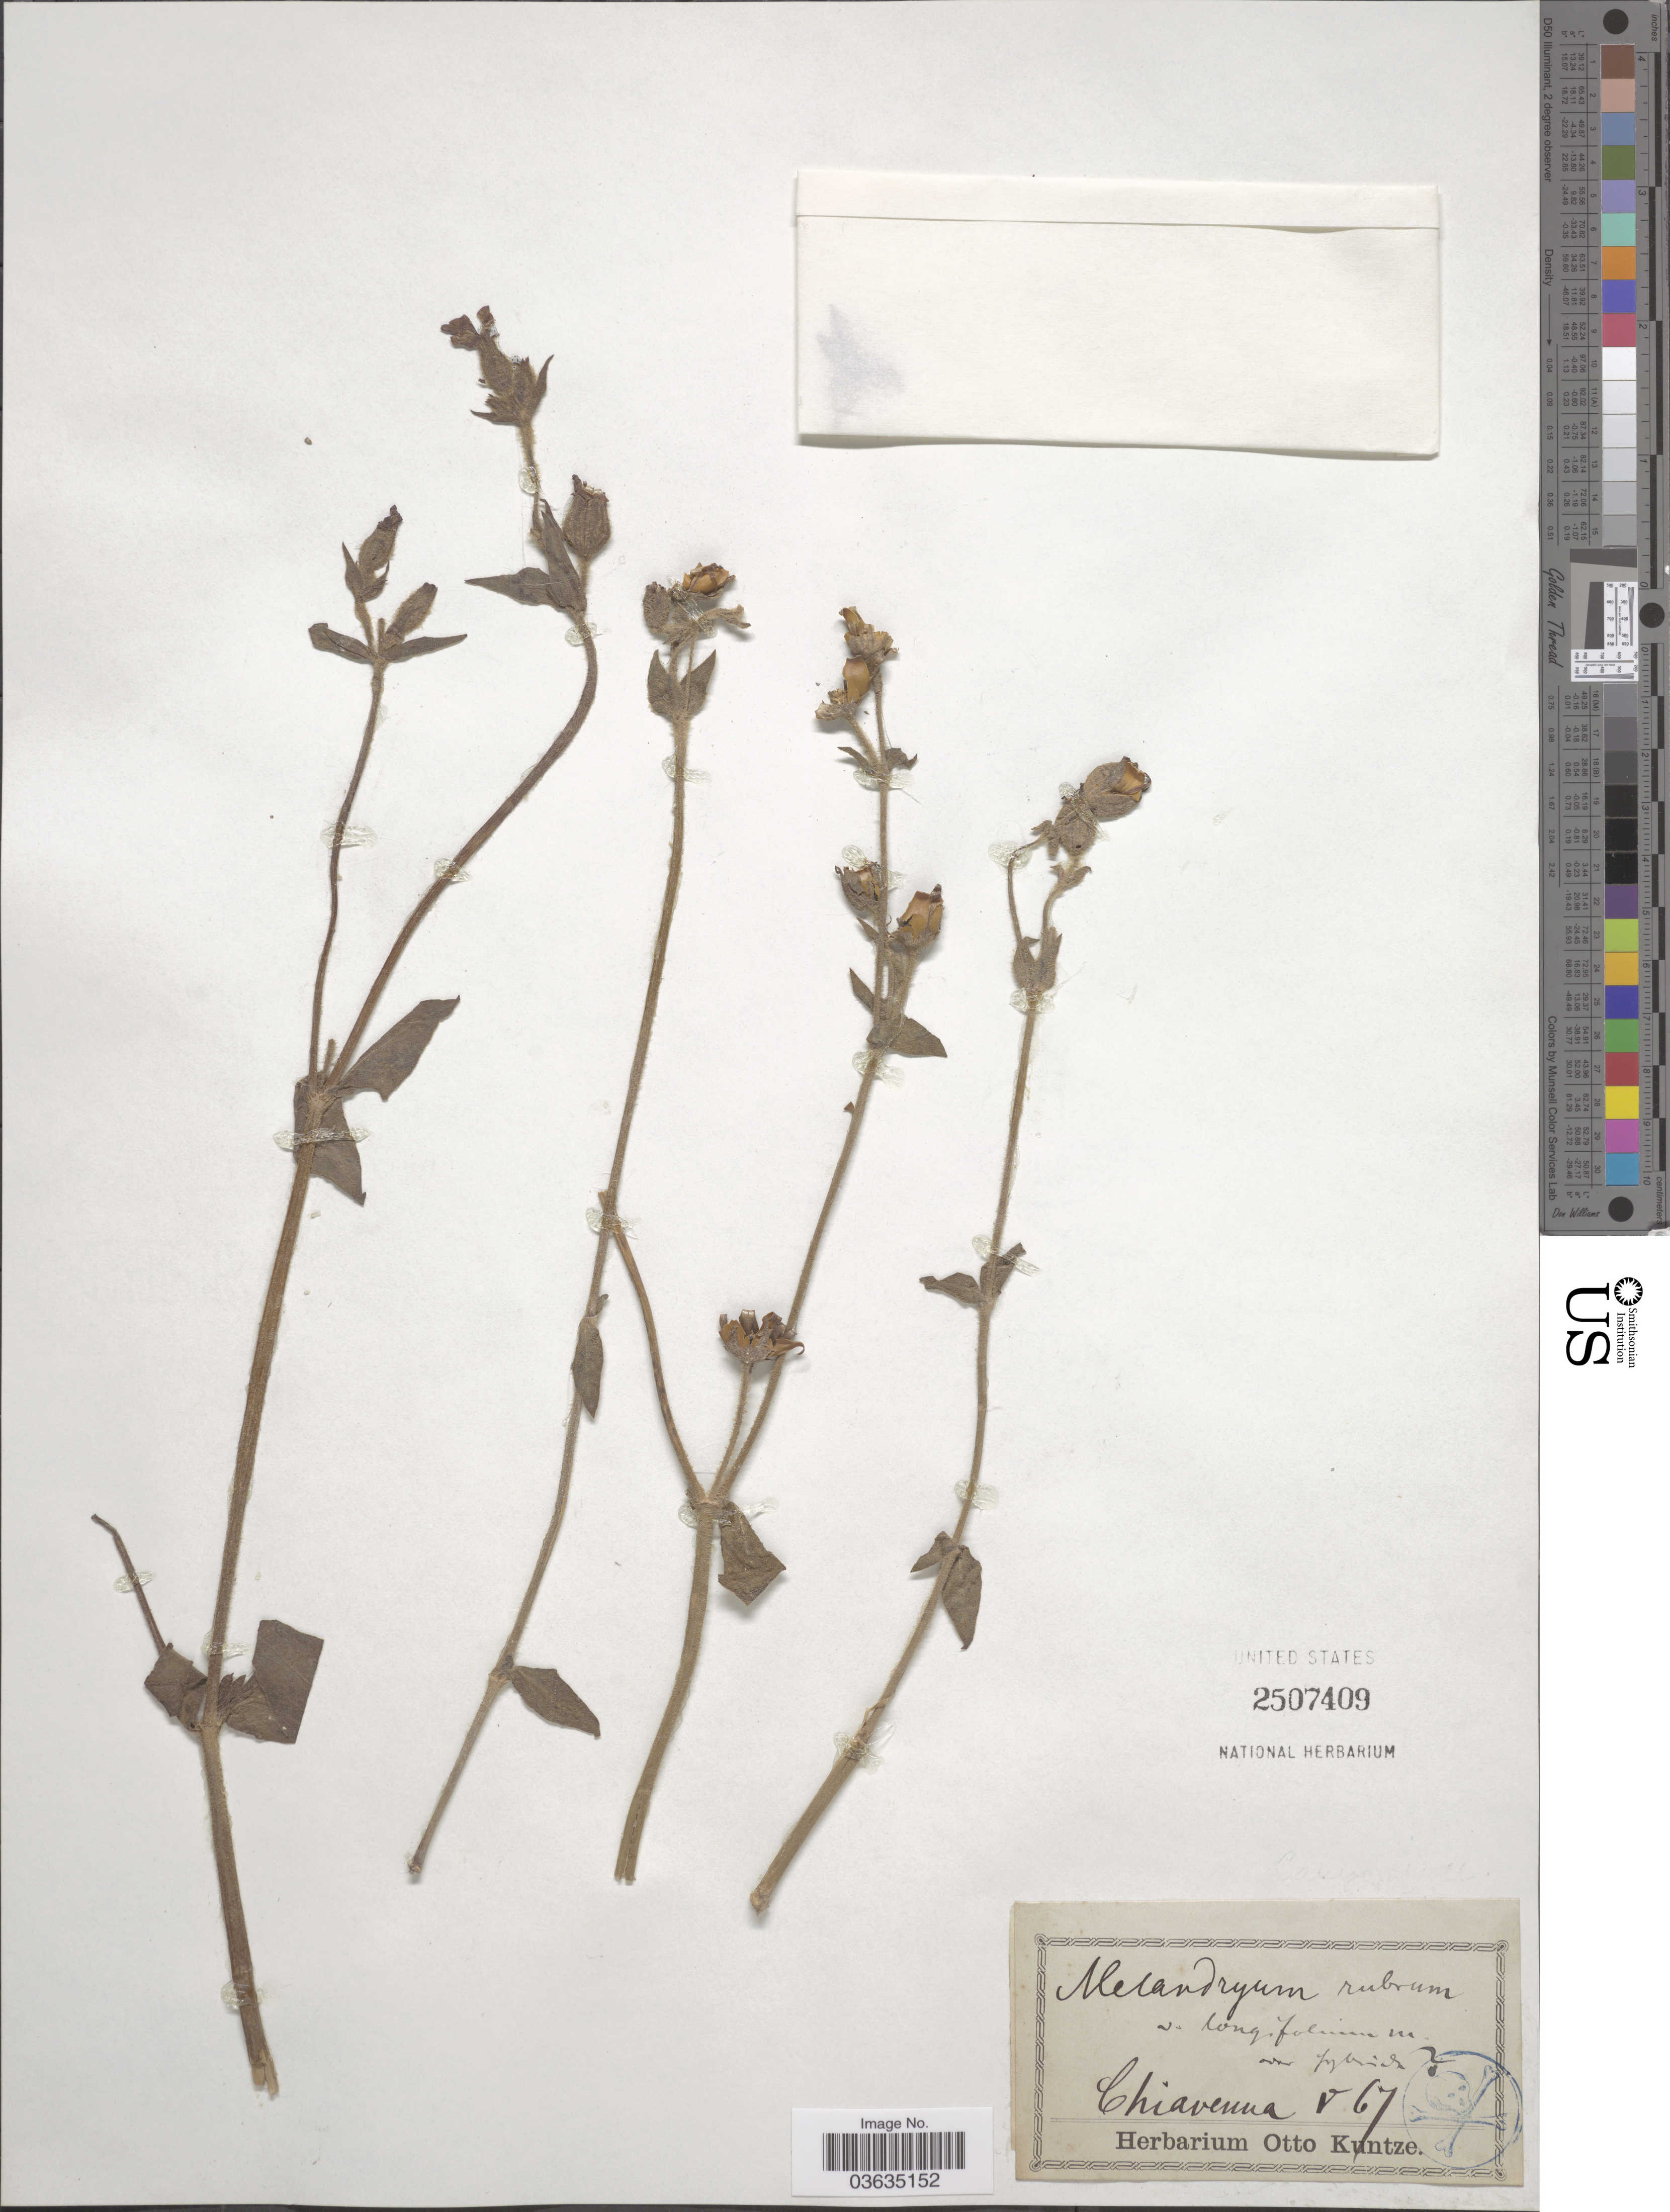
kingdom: Plantae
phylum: Tracheophyta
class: Magnoliopsida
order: Caryophyllales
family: Caryophyllaceae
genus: Silene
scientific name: Silene dioica subsp. dioica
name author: (L.) Clairv.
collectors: ex herb. Otto Kuntze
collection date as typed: Transcribed d/m/y: /5/67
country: Italy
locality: Chiavenna.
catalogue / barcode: US 2507409